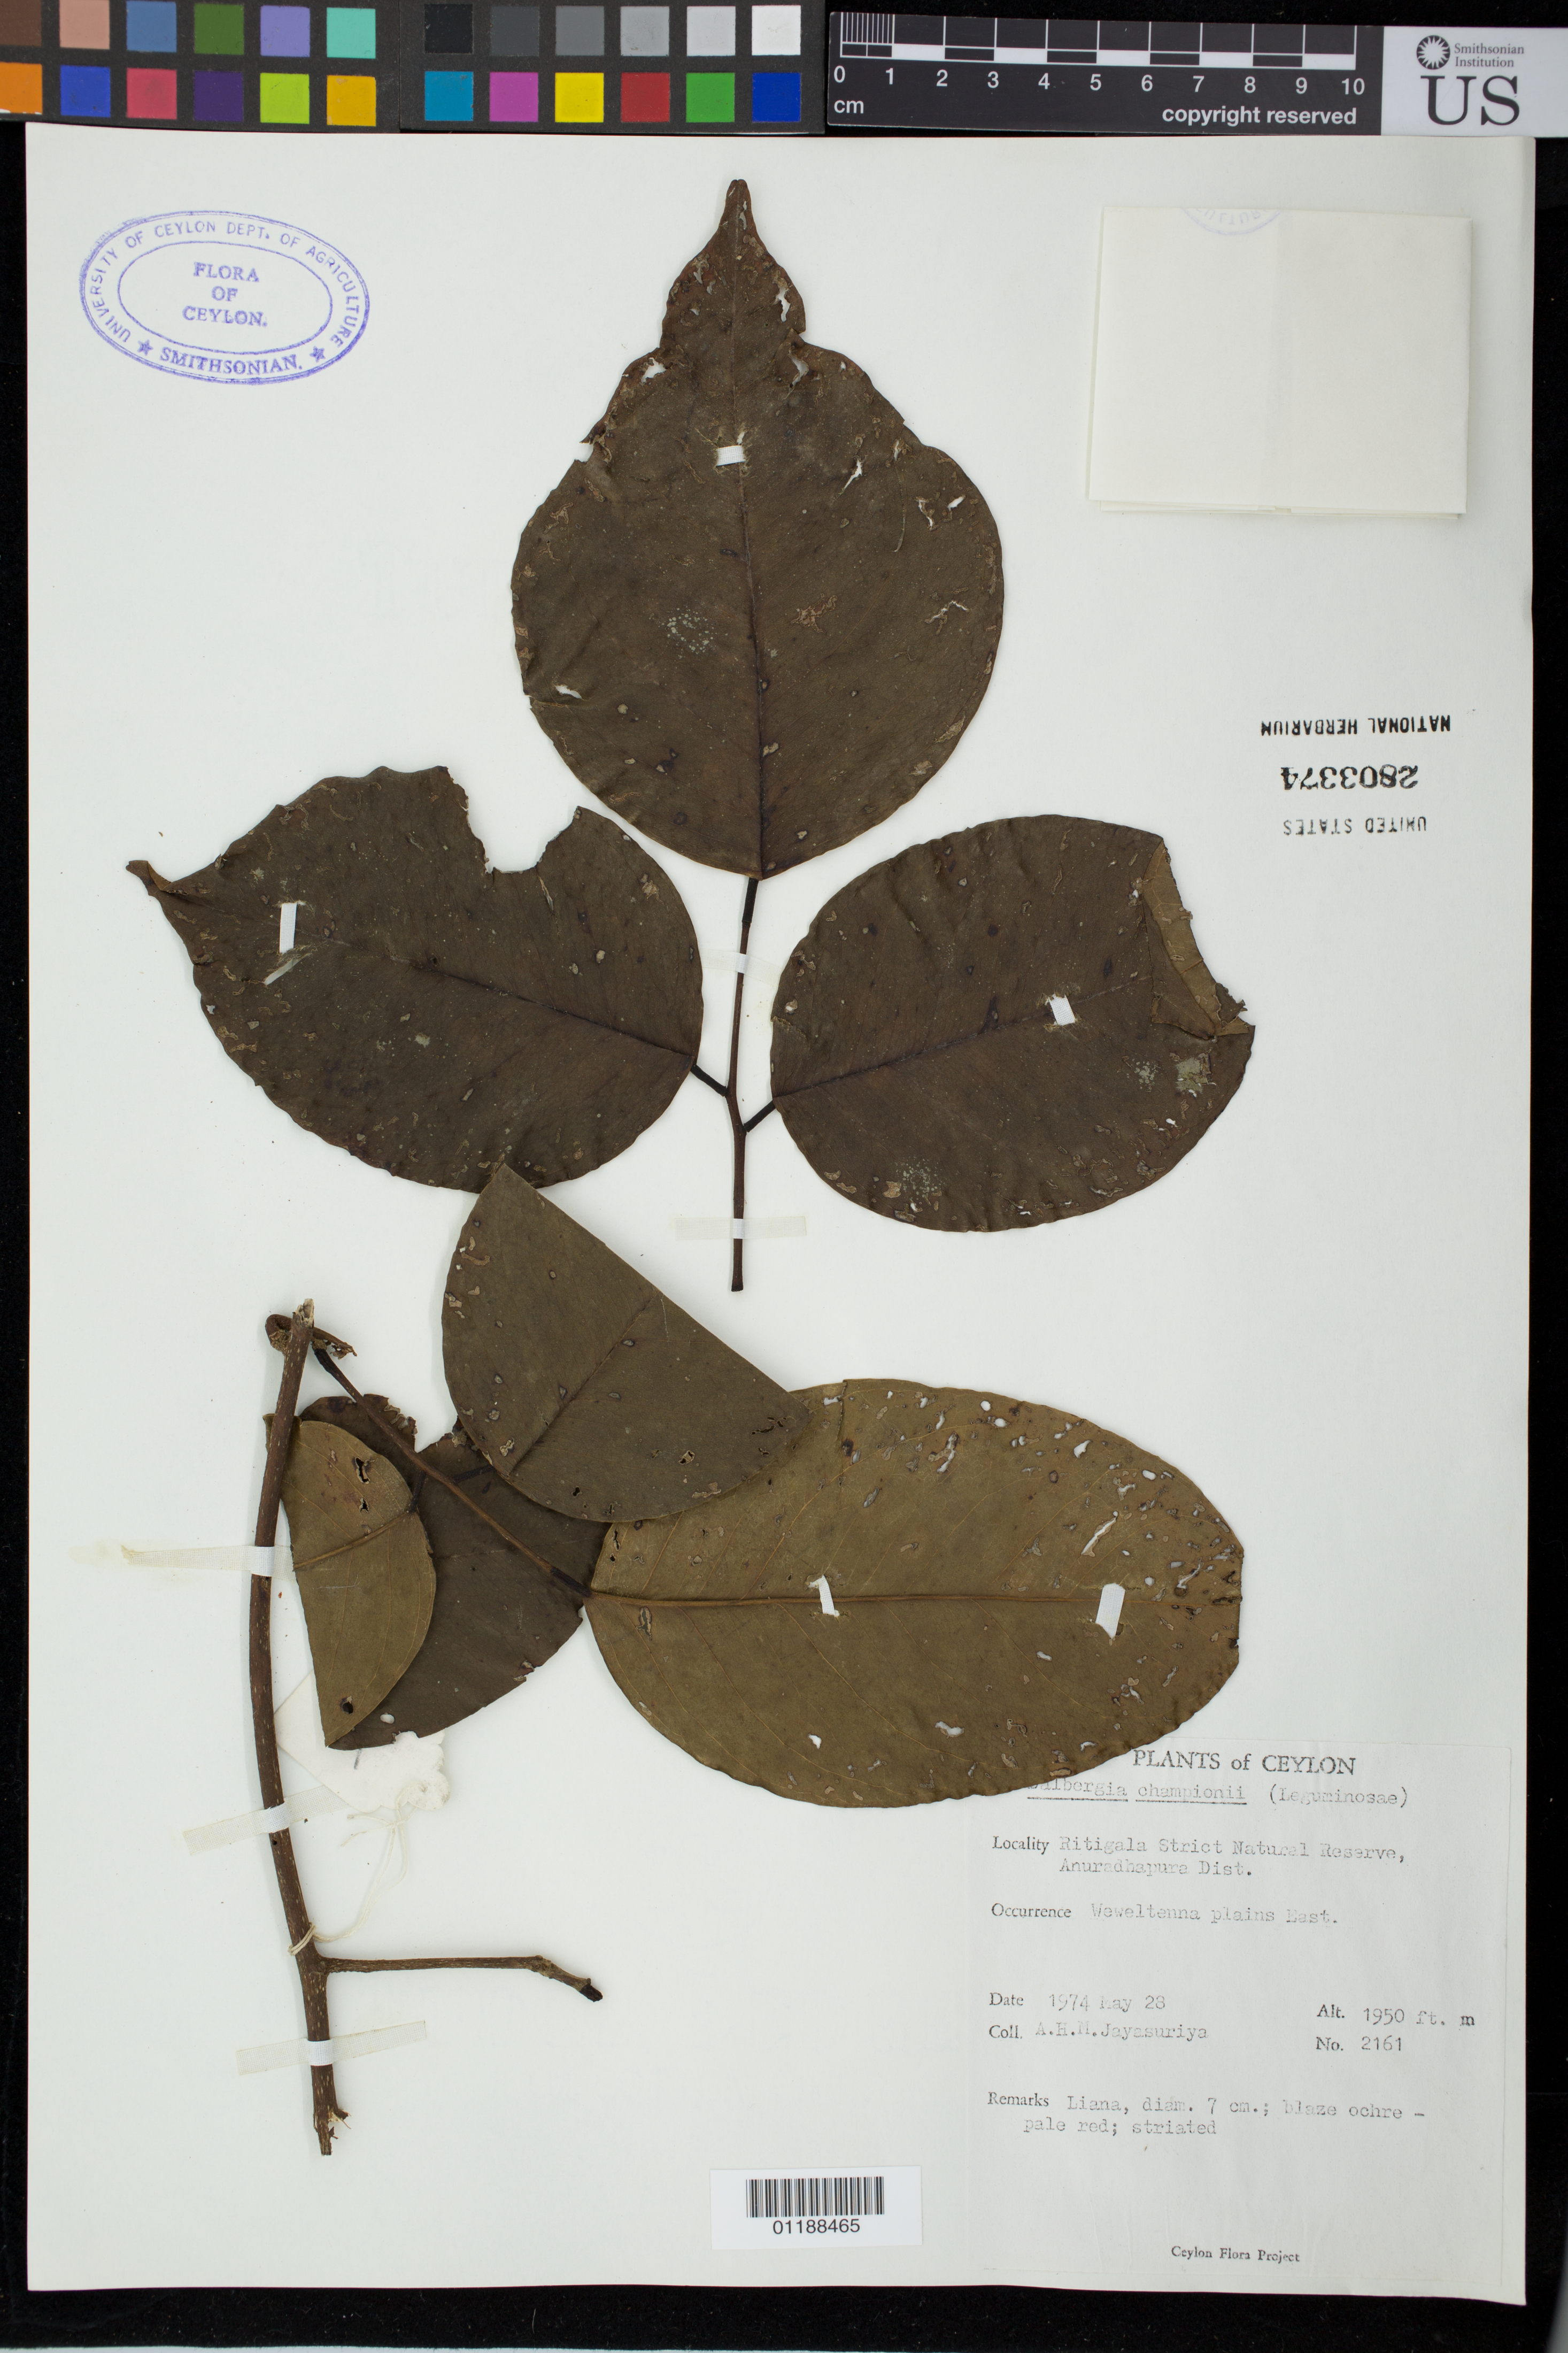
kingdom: Plantae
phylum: Tracheophyta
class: Magnoliopsida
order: Fabales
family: Fabaceae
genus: Dalbergia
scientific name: Dalbergia pseudo-sissoo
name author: Miq.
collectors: A. H. Jayasuriya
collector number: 2161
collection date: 1974-05-28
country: Sri Lanka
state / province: North Central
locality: Ritigala Strict Natural Reserve, Anuradhapura Dist.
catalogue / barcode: US 2803374